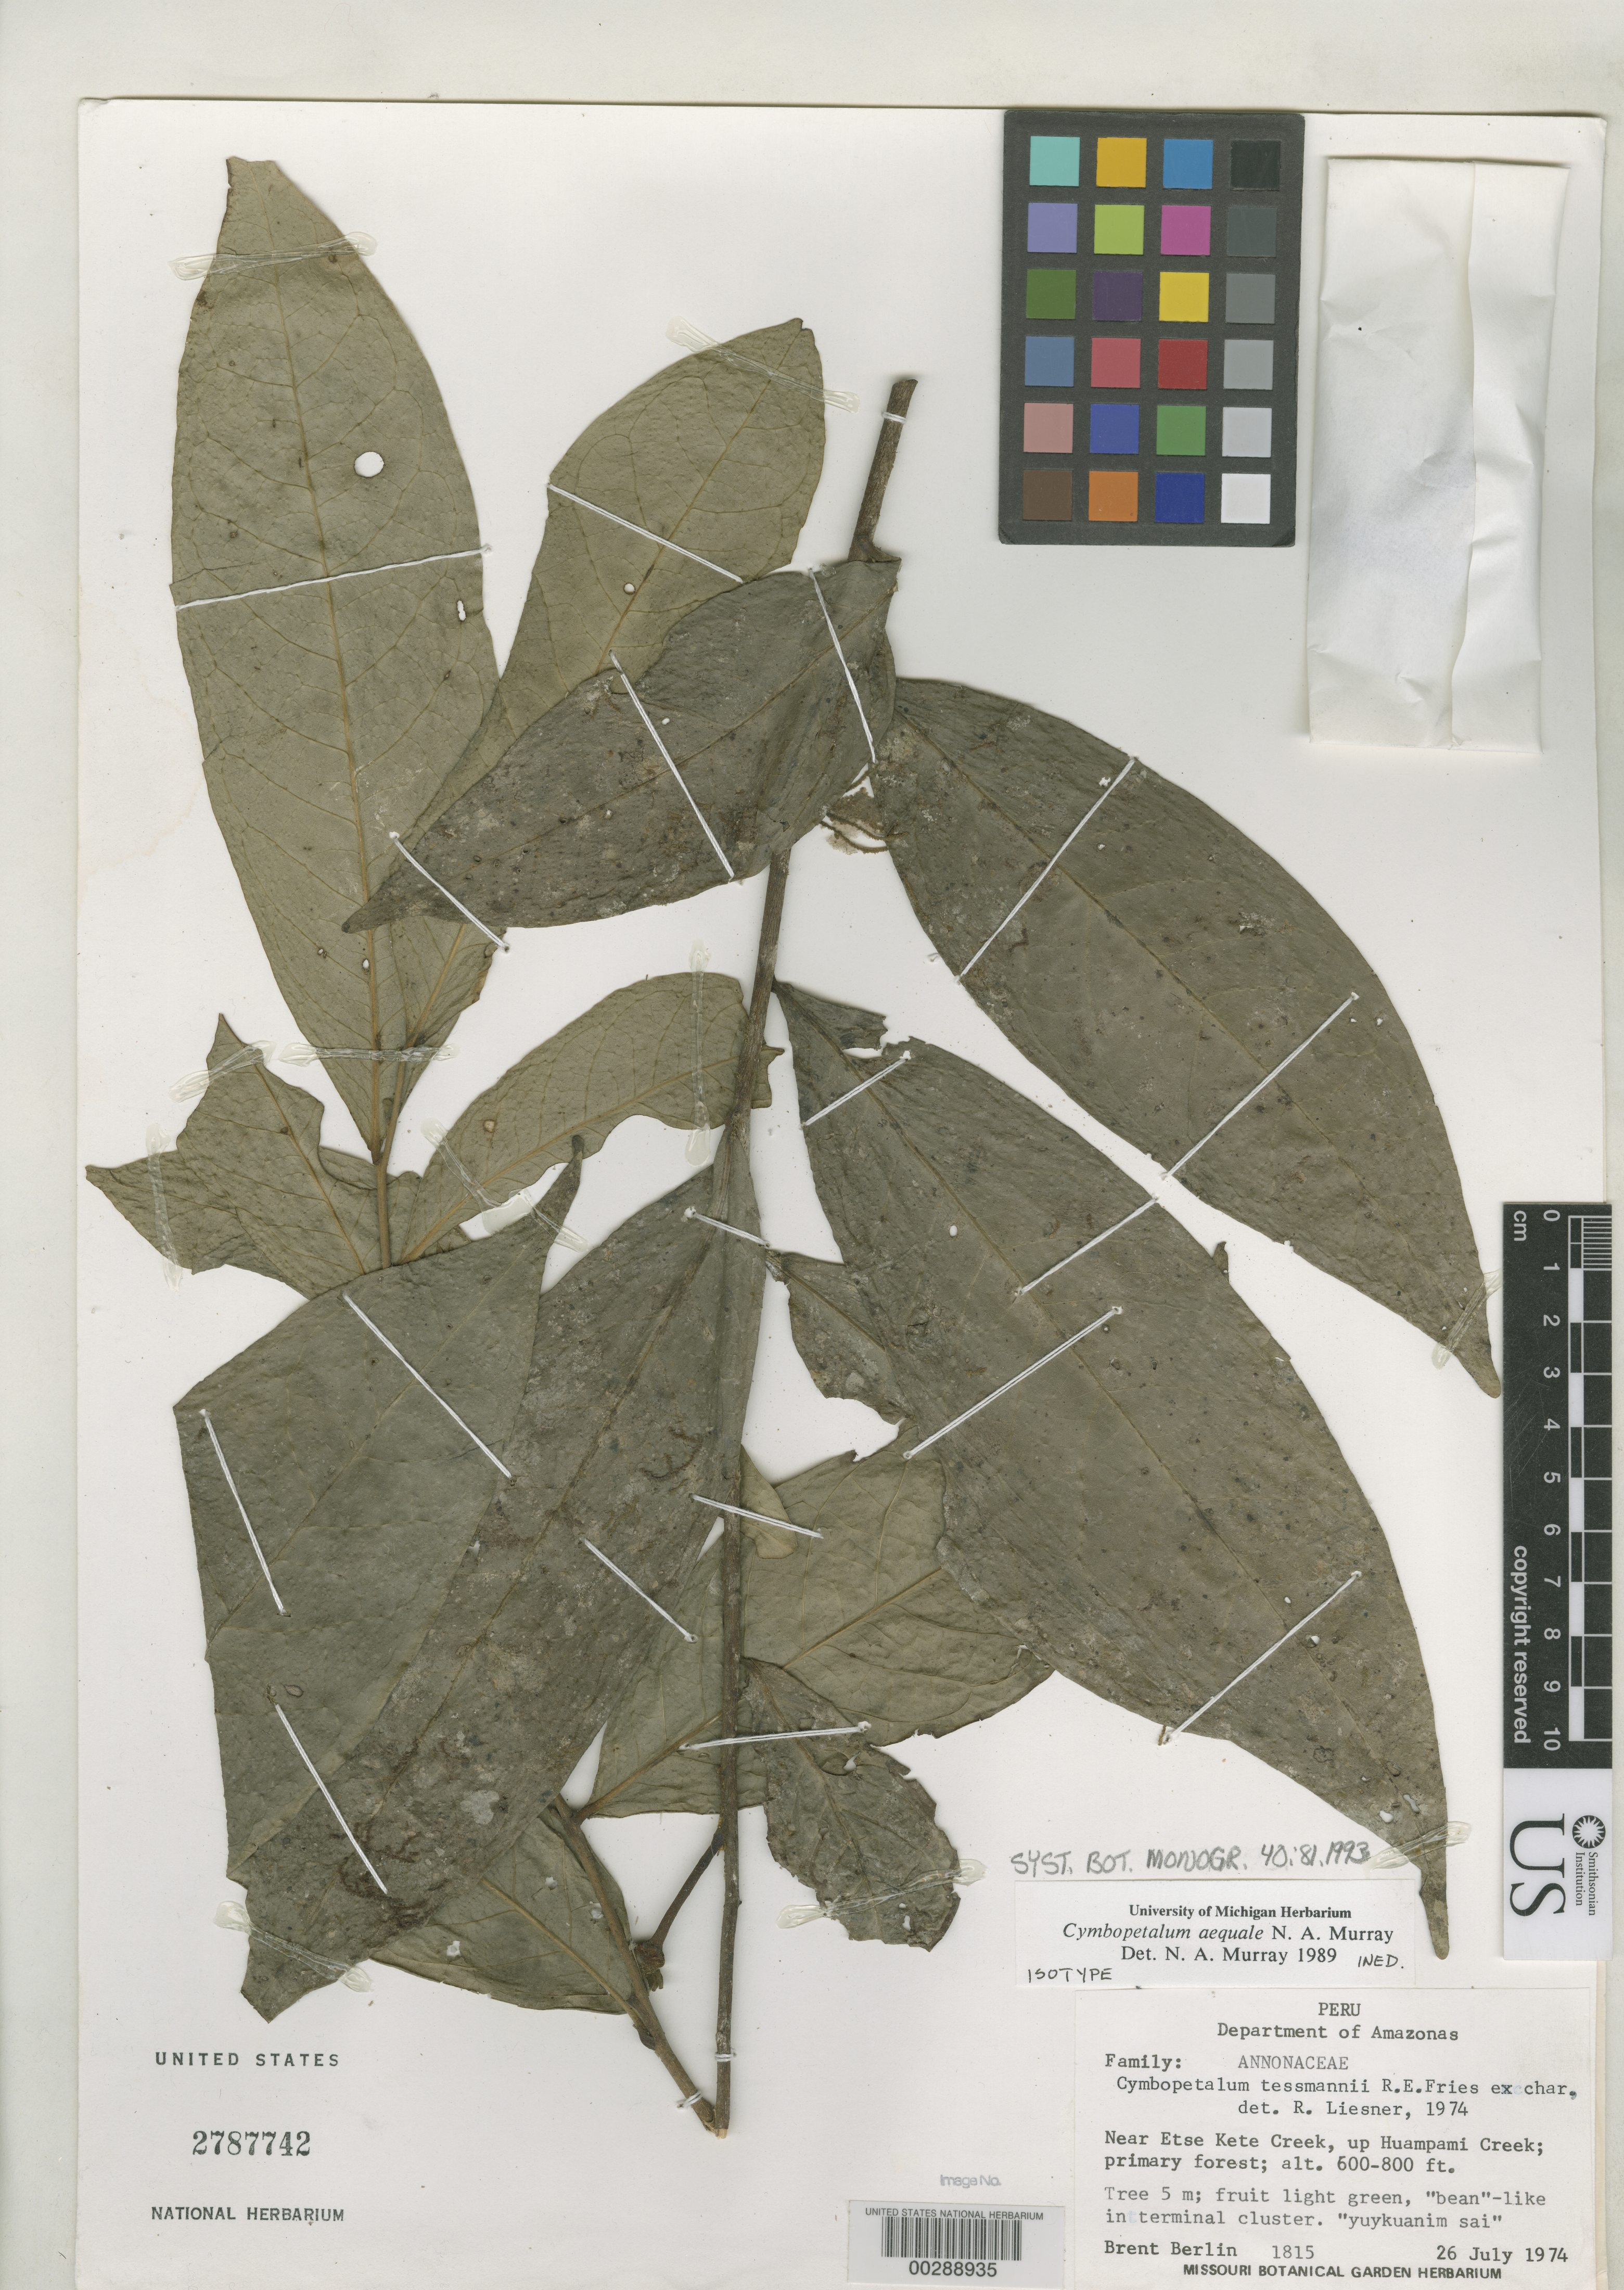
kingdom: Plantae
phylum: Tracheophyta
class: Magnoliopsida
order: Magnoliales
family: Annonaceae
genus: Cymbopetalum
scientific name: Cymbopetalum aequale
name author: N.A. Murray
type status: Isotype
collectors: B. Berlin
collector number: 1815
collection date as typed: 26 Jul 1974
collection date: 1974-07-26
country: Peru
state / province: Amazonas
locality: near Etse Kete Creek, up Huampami Creek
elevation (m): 600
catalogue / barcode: US 2787742